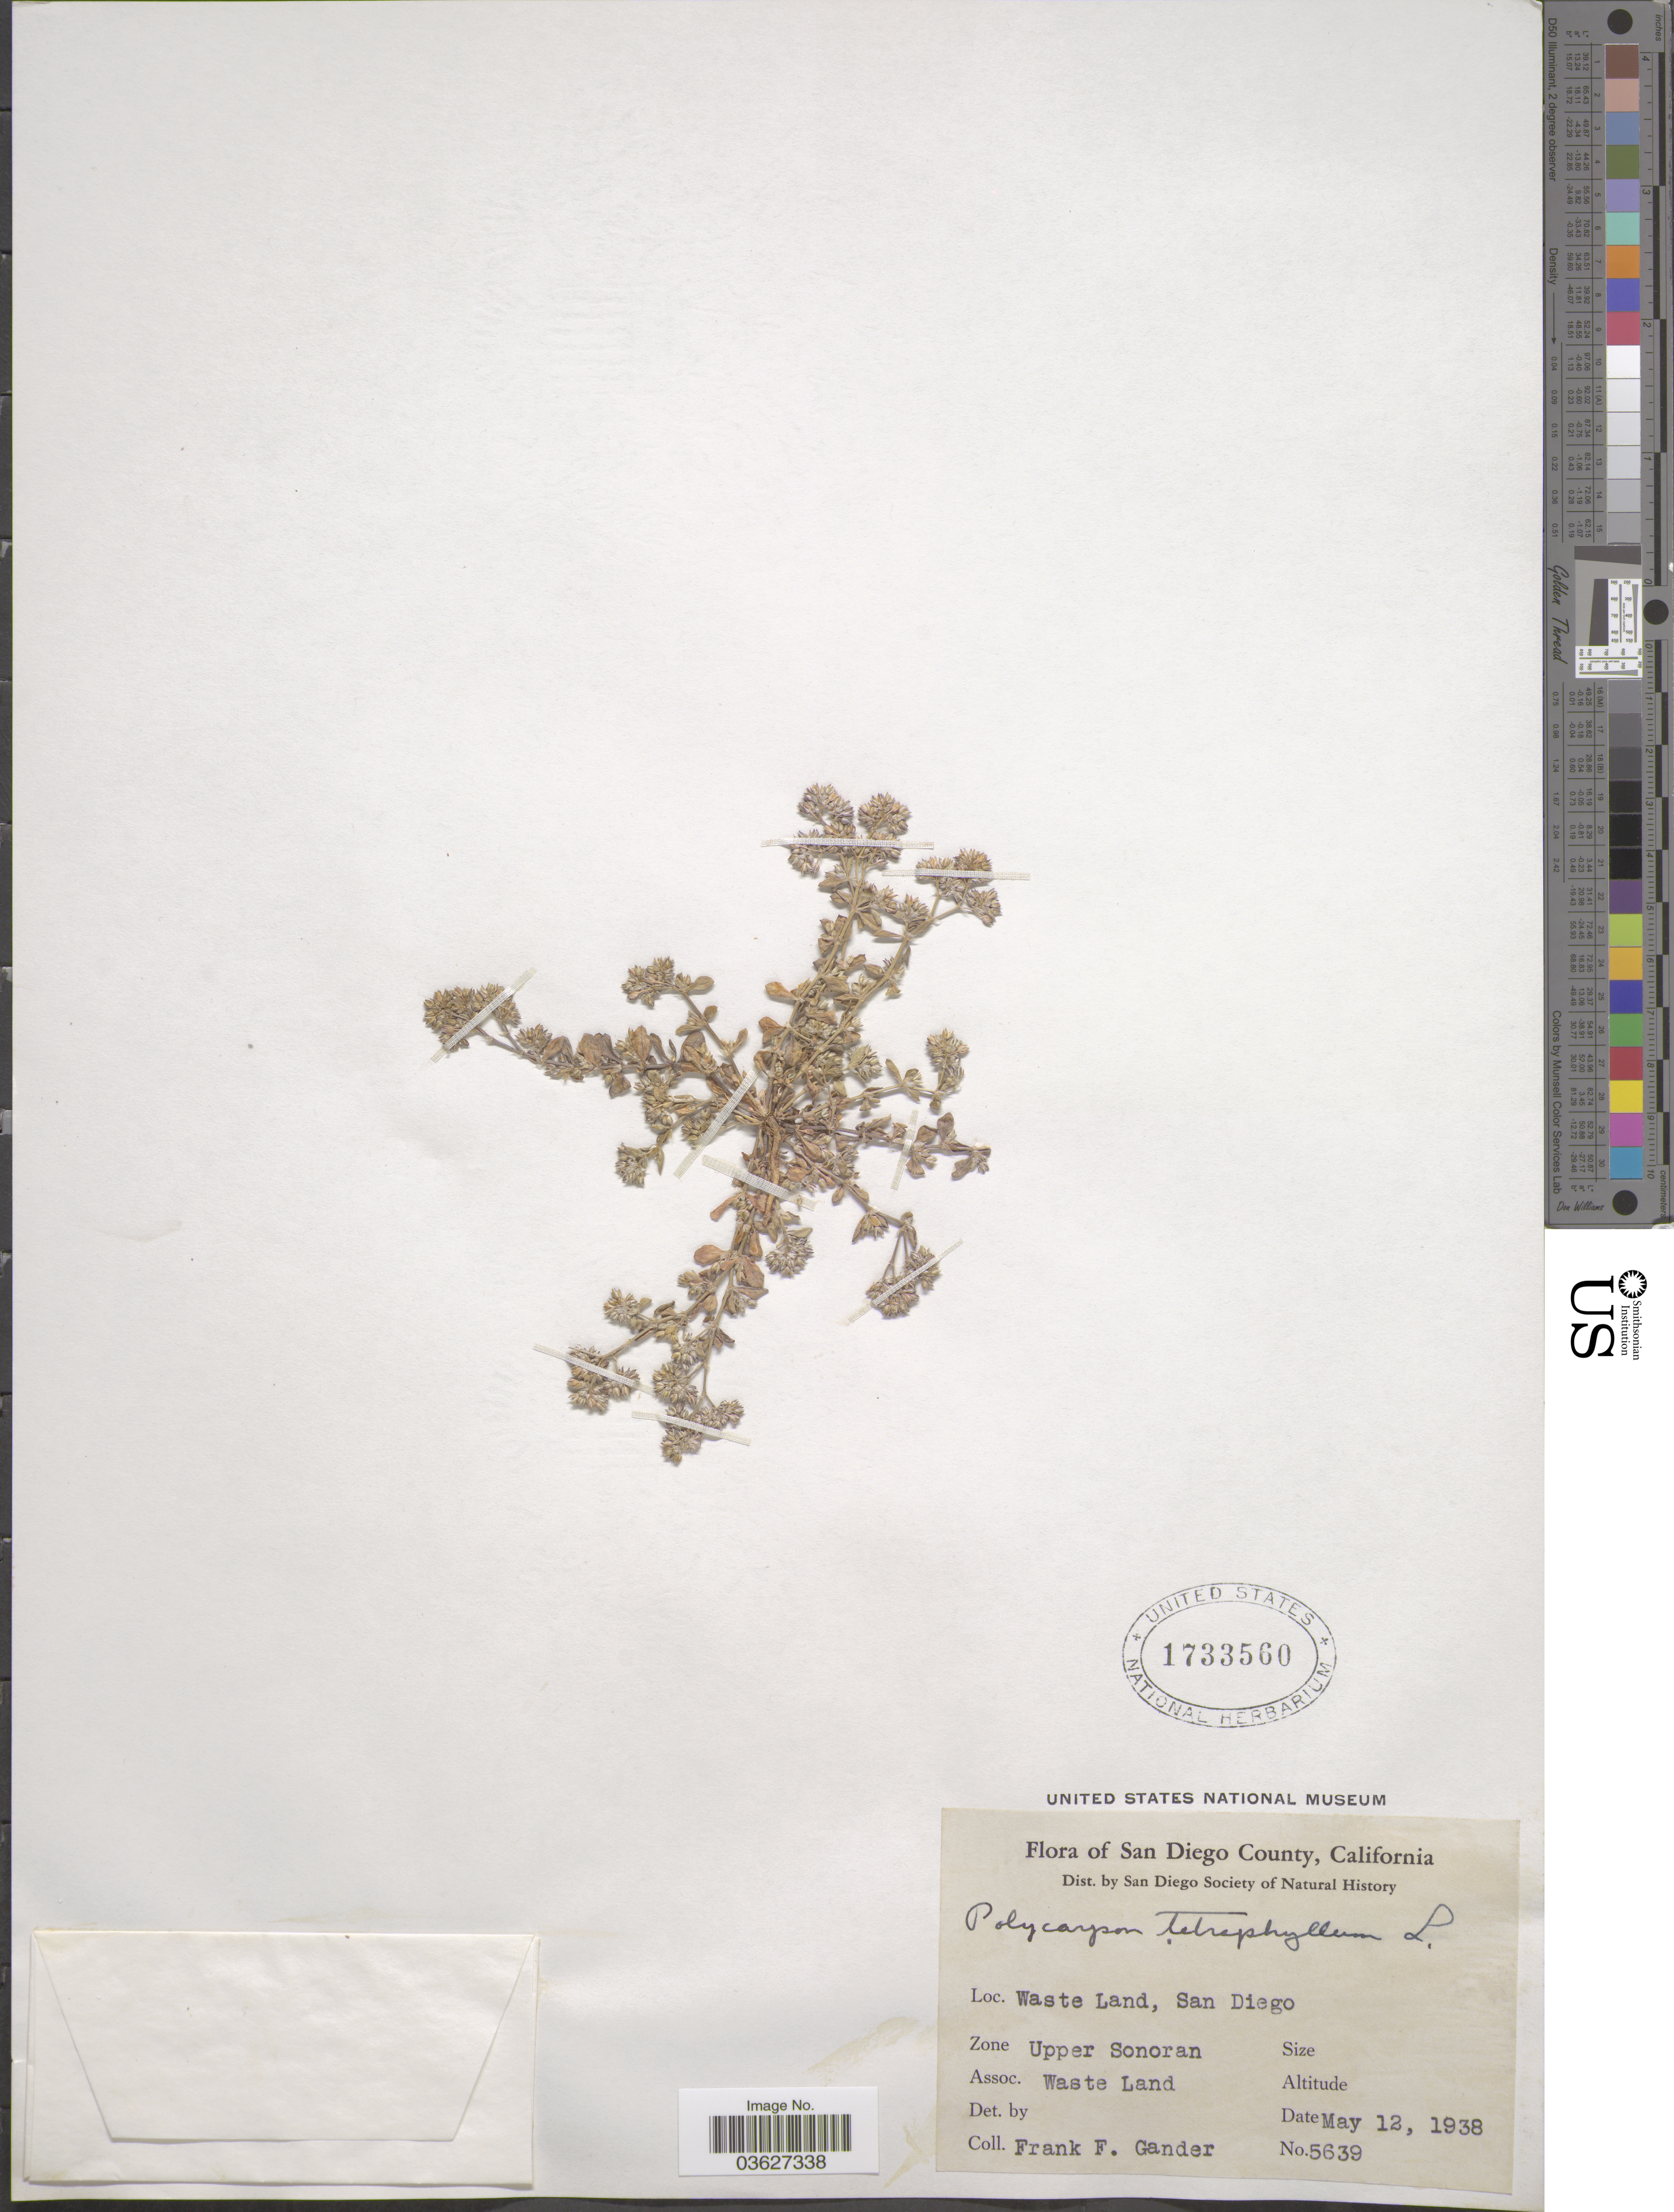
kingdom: Plantae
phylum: Tracheophyta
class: Magnoliopsida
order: Caryophyllales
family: Caryophyllaceae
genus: Polycarpon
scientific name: Polycarpon tetraphyllum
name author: (L.) L.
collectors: F. Gander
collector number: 5639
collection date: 1938-05-12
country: United States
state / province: California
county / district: San Diego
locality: San Diego County. Waste Land, San Diego. Zone Upper Sonoran.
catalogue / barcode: US 1733560